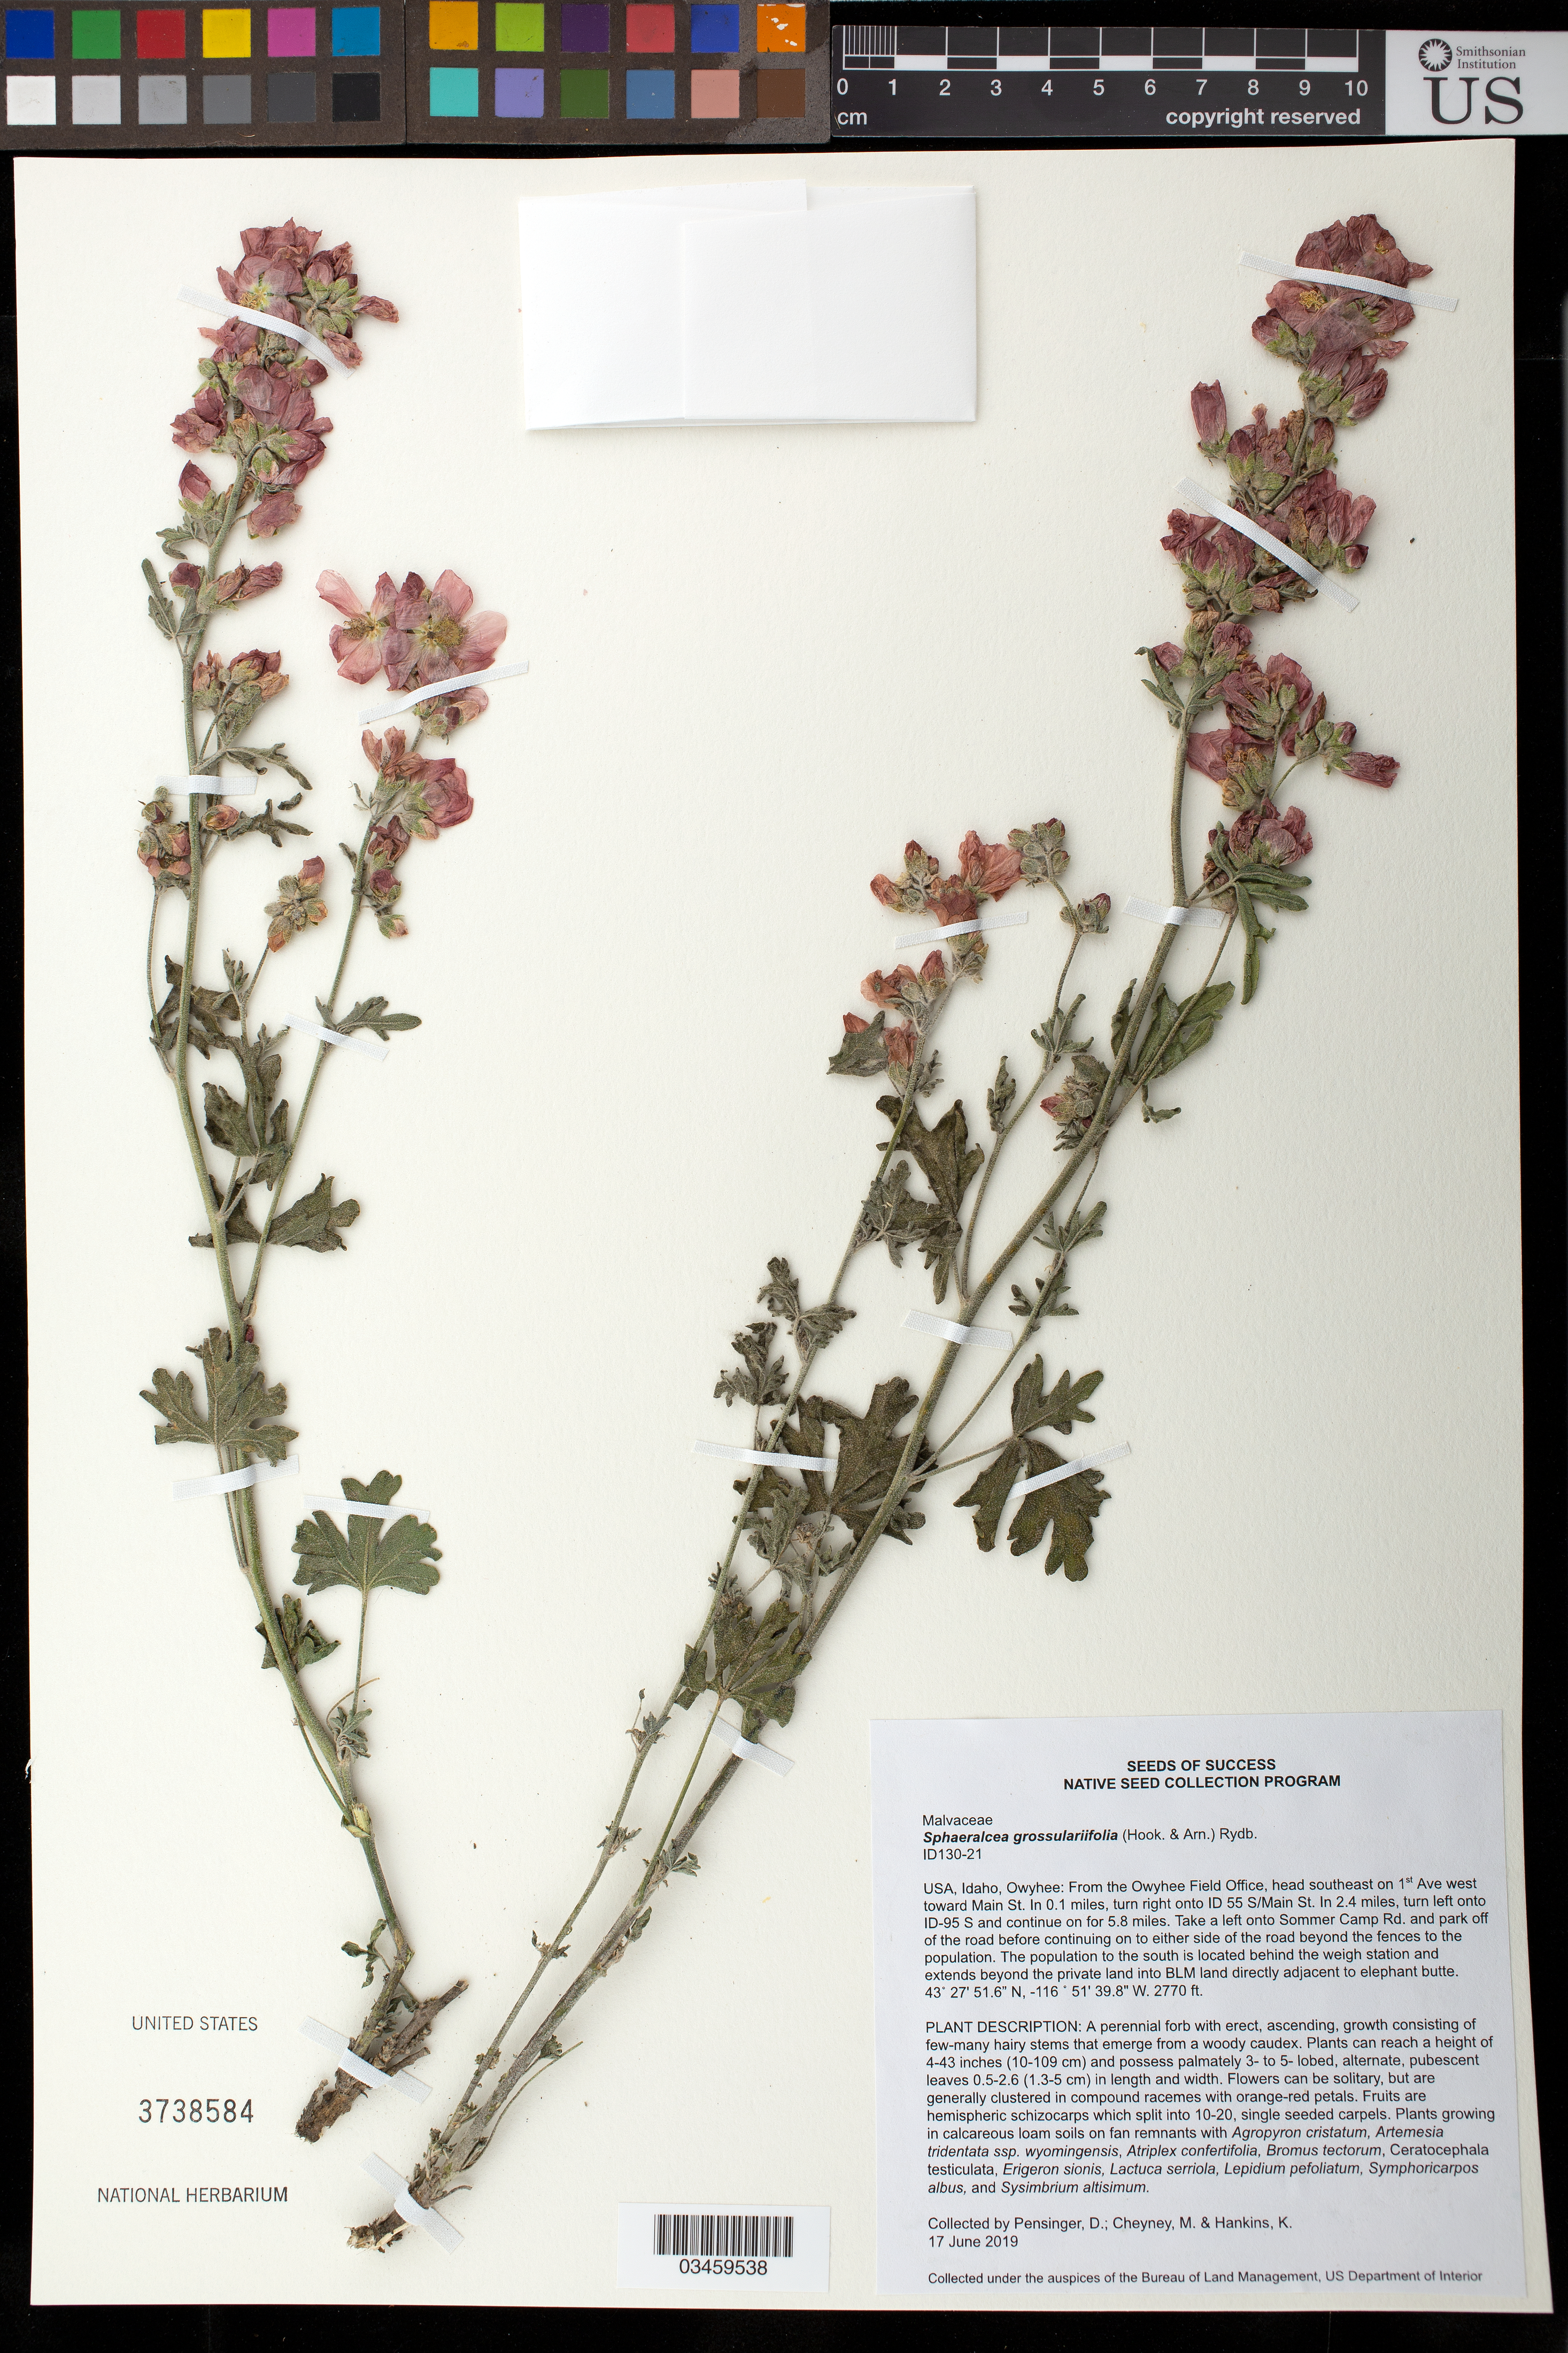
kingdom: Plantae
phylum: Tracheophyta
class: Magnoliopsida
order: Malvales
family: Malvaceae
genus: Sphaeralcea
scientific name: Sphaeralcea grossulariifolia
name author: (Hook. & Arn.) Rydb.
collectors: D. Pensinger, M. Cheyne & K. Hankins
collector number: ID130-21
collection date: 2019-06-17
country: United States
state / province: Idaho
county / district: Owyhee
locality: From BLM Owyhee Field Office, head SE on 1-st Ave W toward Main St. In 0.1 mi, turn right onto ID 55S/Main and continue for 2.4 mi before turning left onto ID-95 S for 5.8 mi, take left onto Sommer Camp Rd.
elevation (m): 844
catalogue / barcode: US 3738584